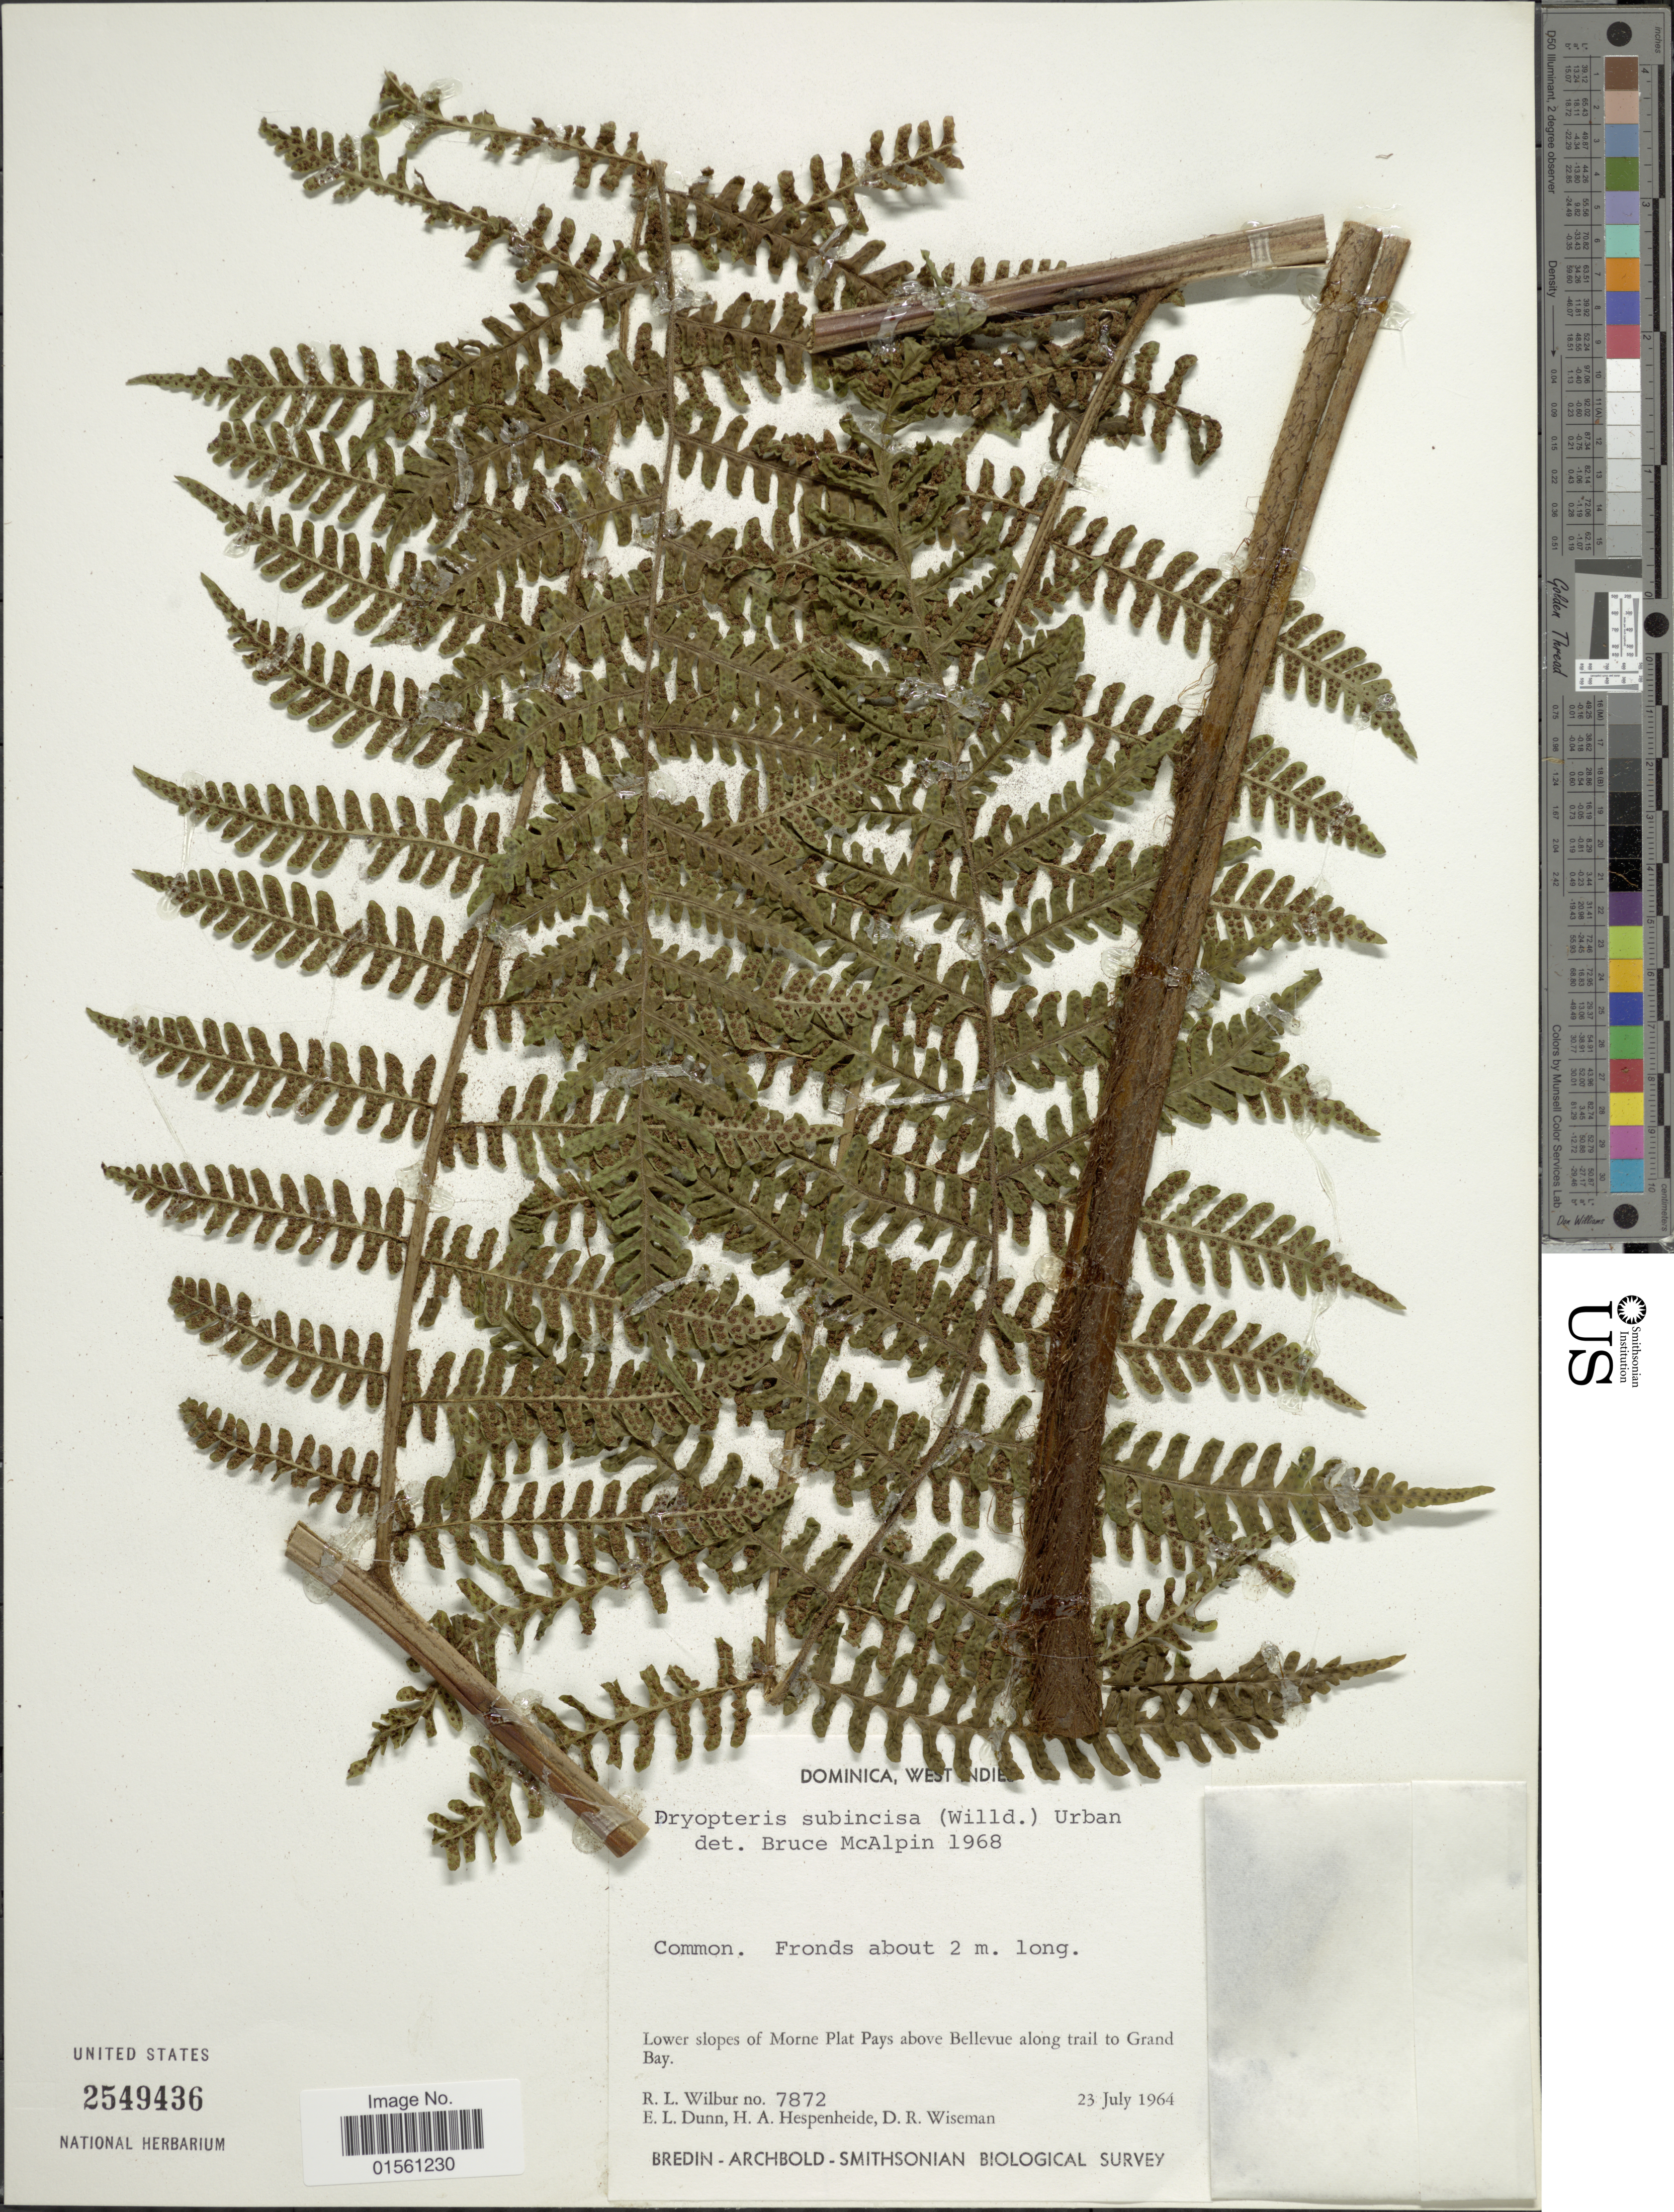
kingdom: Plantae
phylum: Tracheophyta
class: Polypodiopsida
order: Polypodiales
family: Dryopteridaceae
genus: Megalastrum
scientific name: Megalastrum subincisum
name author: (Willd.) A.R. Sm. & R.C. Moran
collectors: R. L. Wilbur, E. Dunn, H. A. Hespenheide & D. R. Wiseman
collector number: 7872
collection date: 1964-07-23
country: Dominica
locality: Lower slopes of Morne Plat Pays above Bellevue trail to Grand Bay.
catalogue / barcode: US 2549436